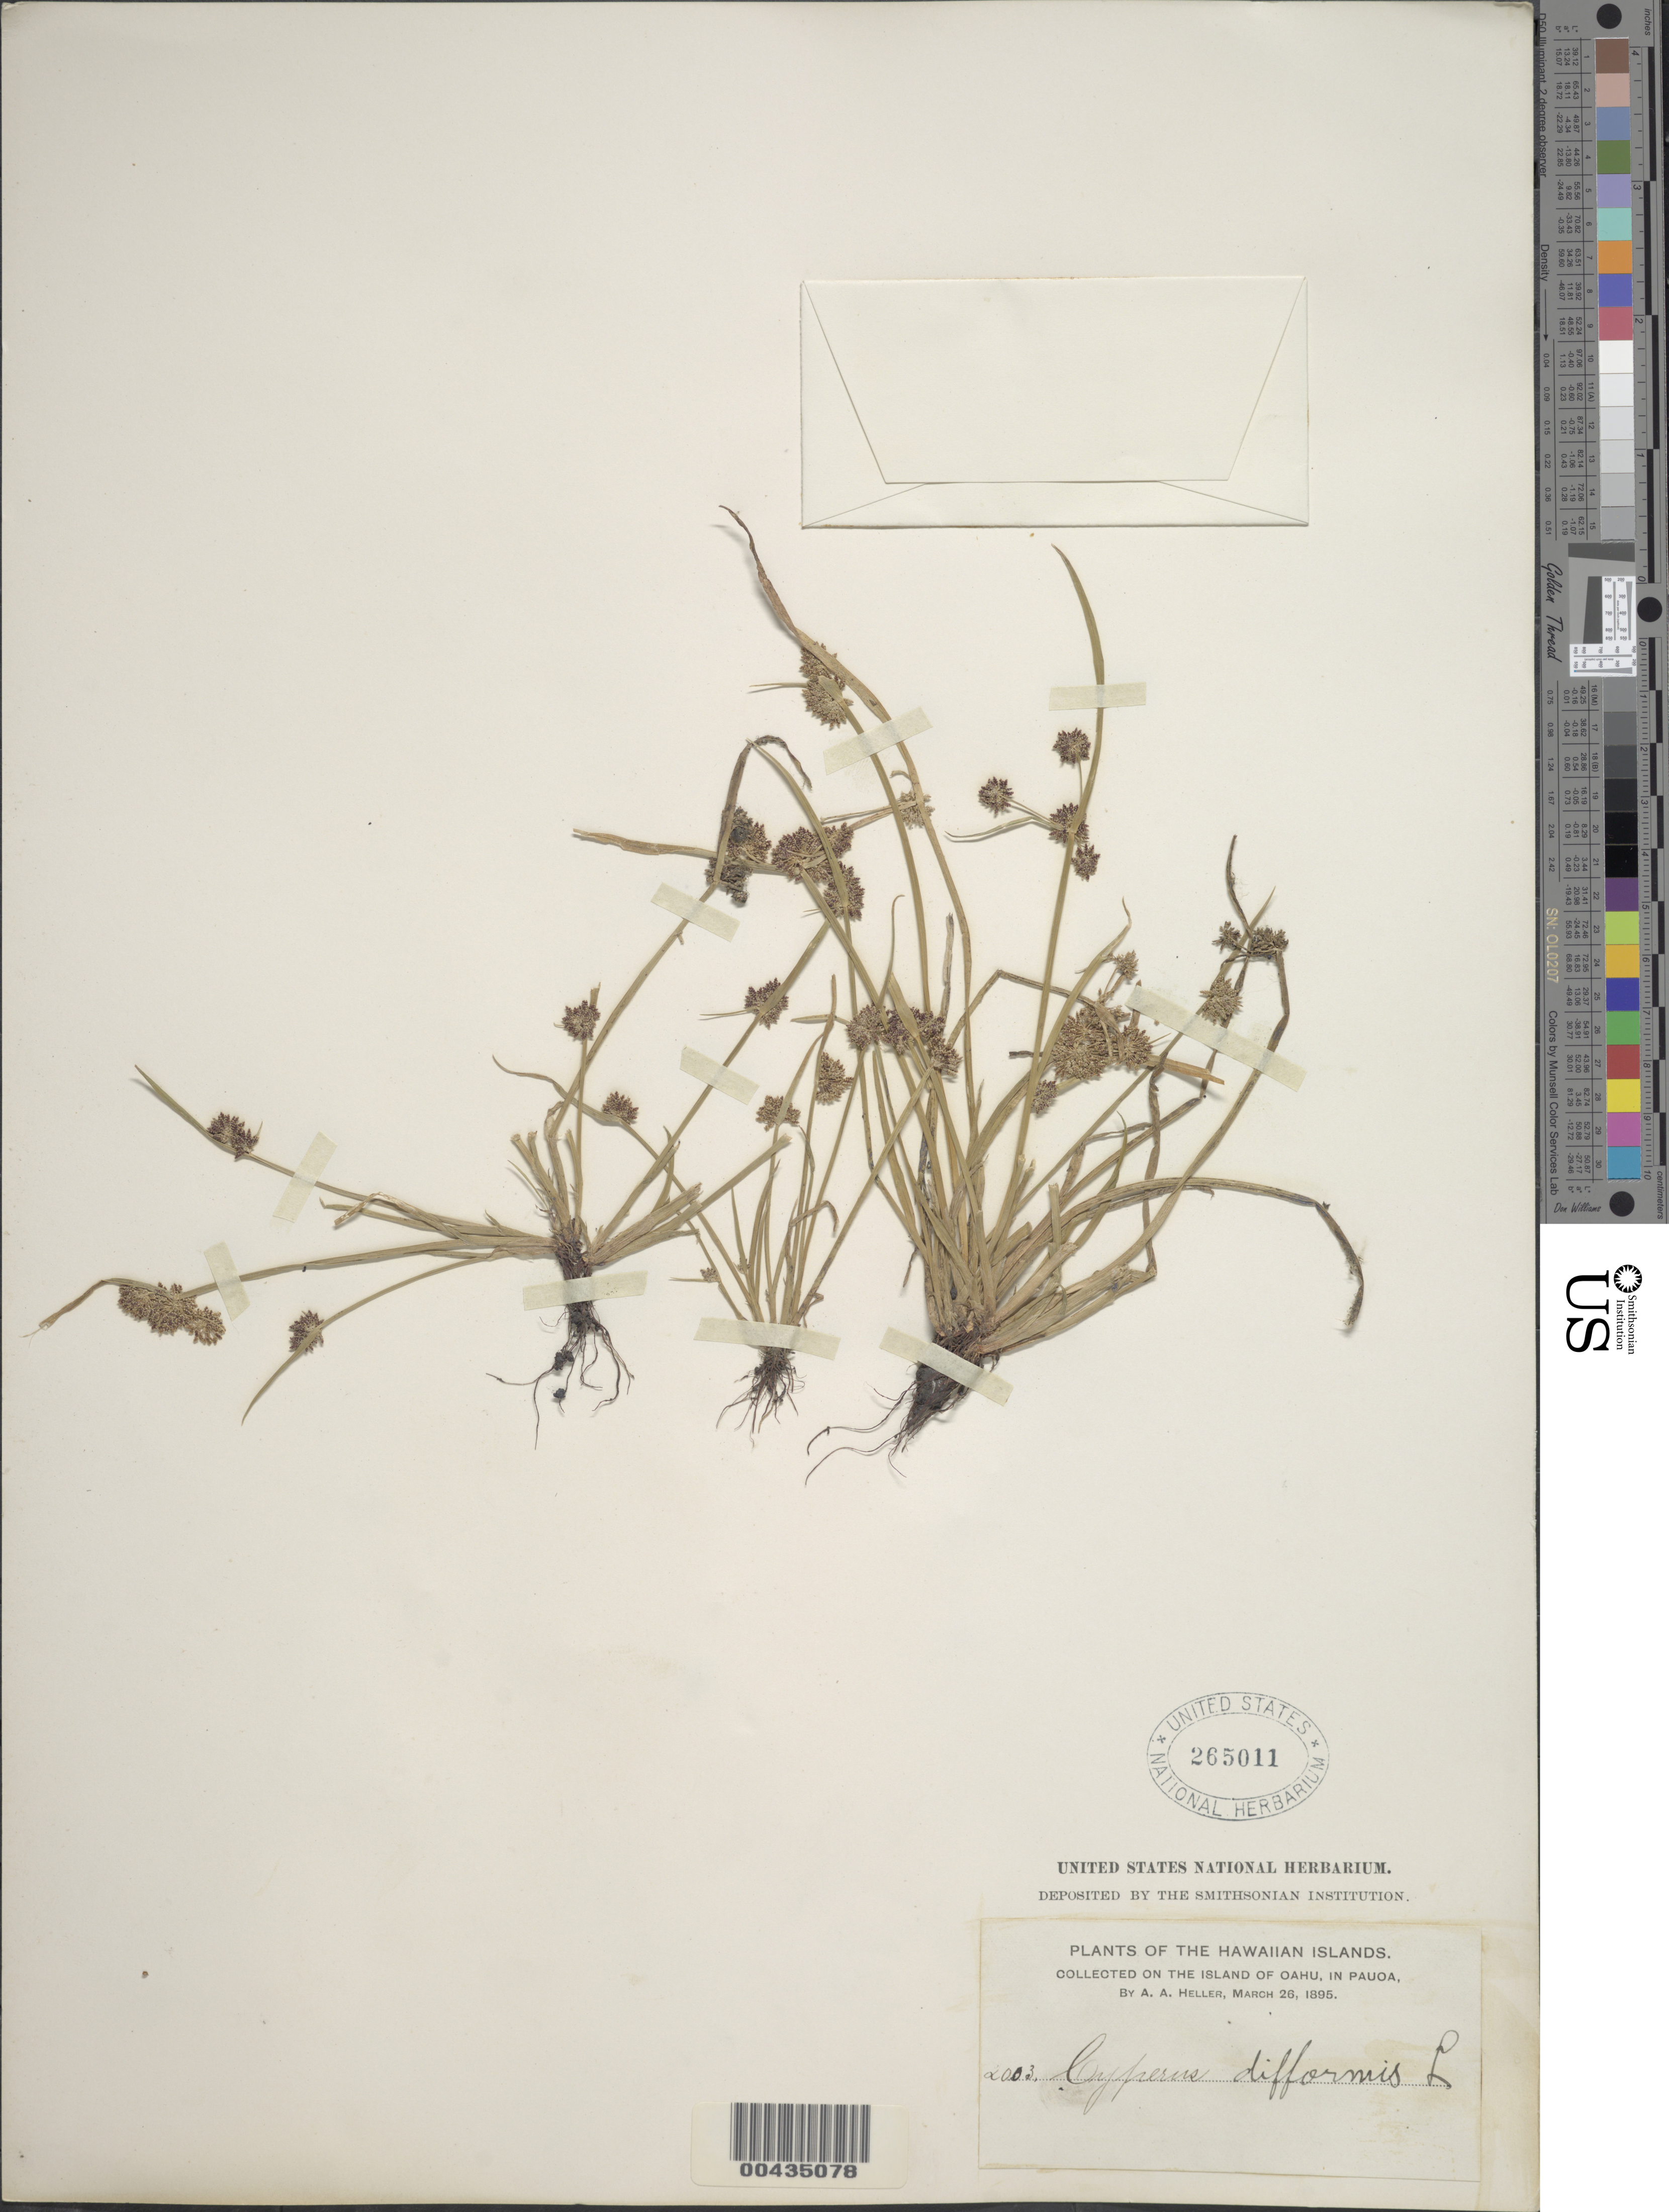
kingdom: Plantae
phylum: Tracheophyta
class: Liliopsida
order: Poales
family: Cyperaceae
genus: Cyperus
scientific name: Cyperus difformis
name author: L.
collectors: A. A. Heller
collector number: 2003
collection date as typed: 26 Mar 1895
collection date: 1895-03-26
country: United States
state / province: Hawaii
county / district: Honolulu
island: Oahu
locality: Pauoa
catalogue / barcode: US 265011